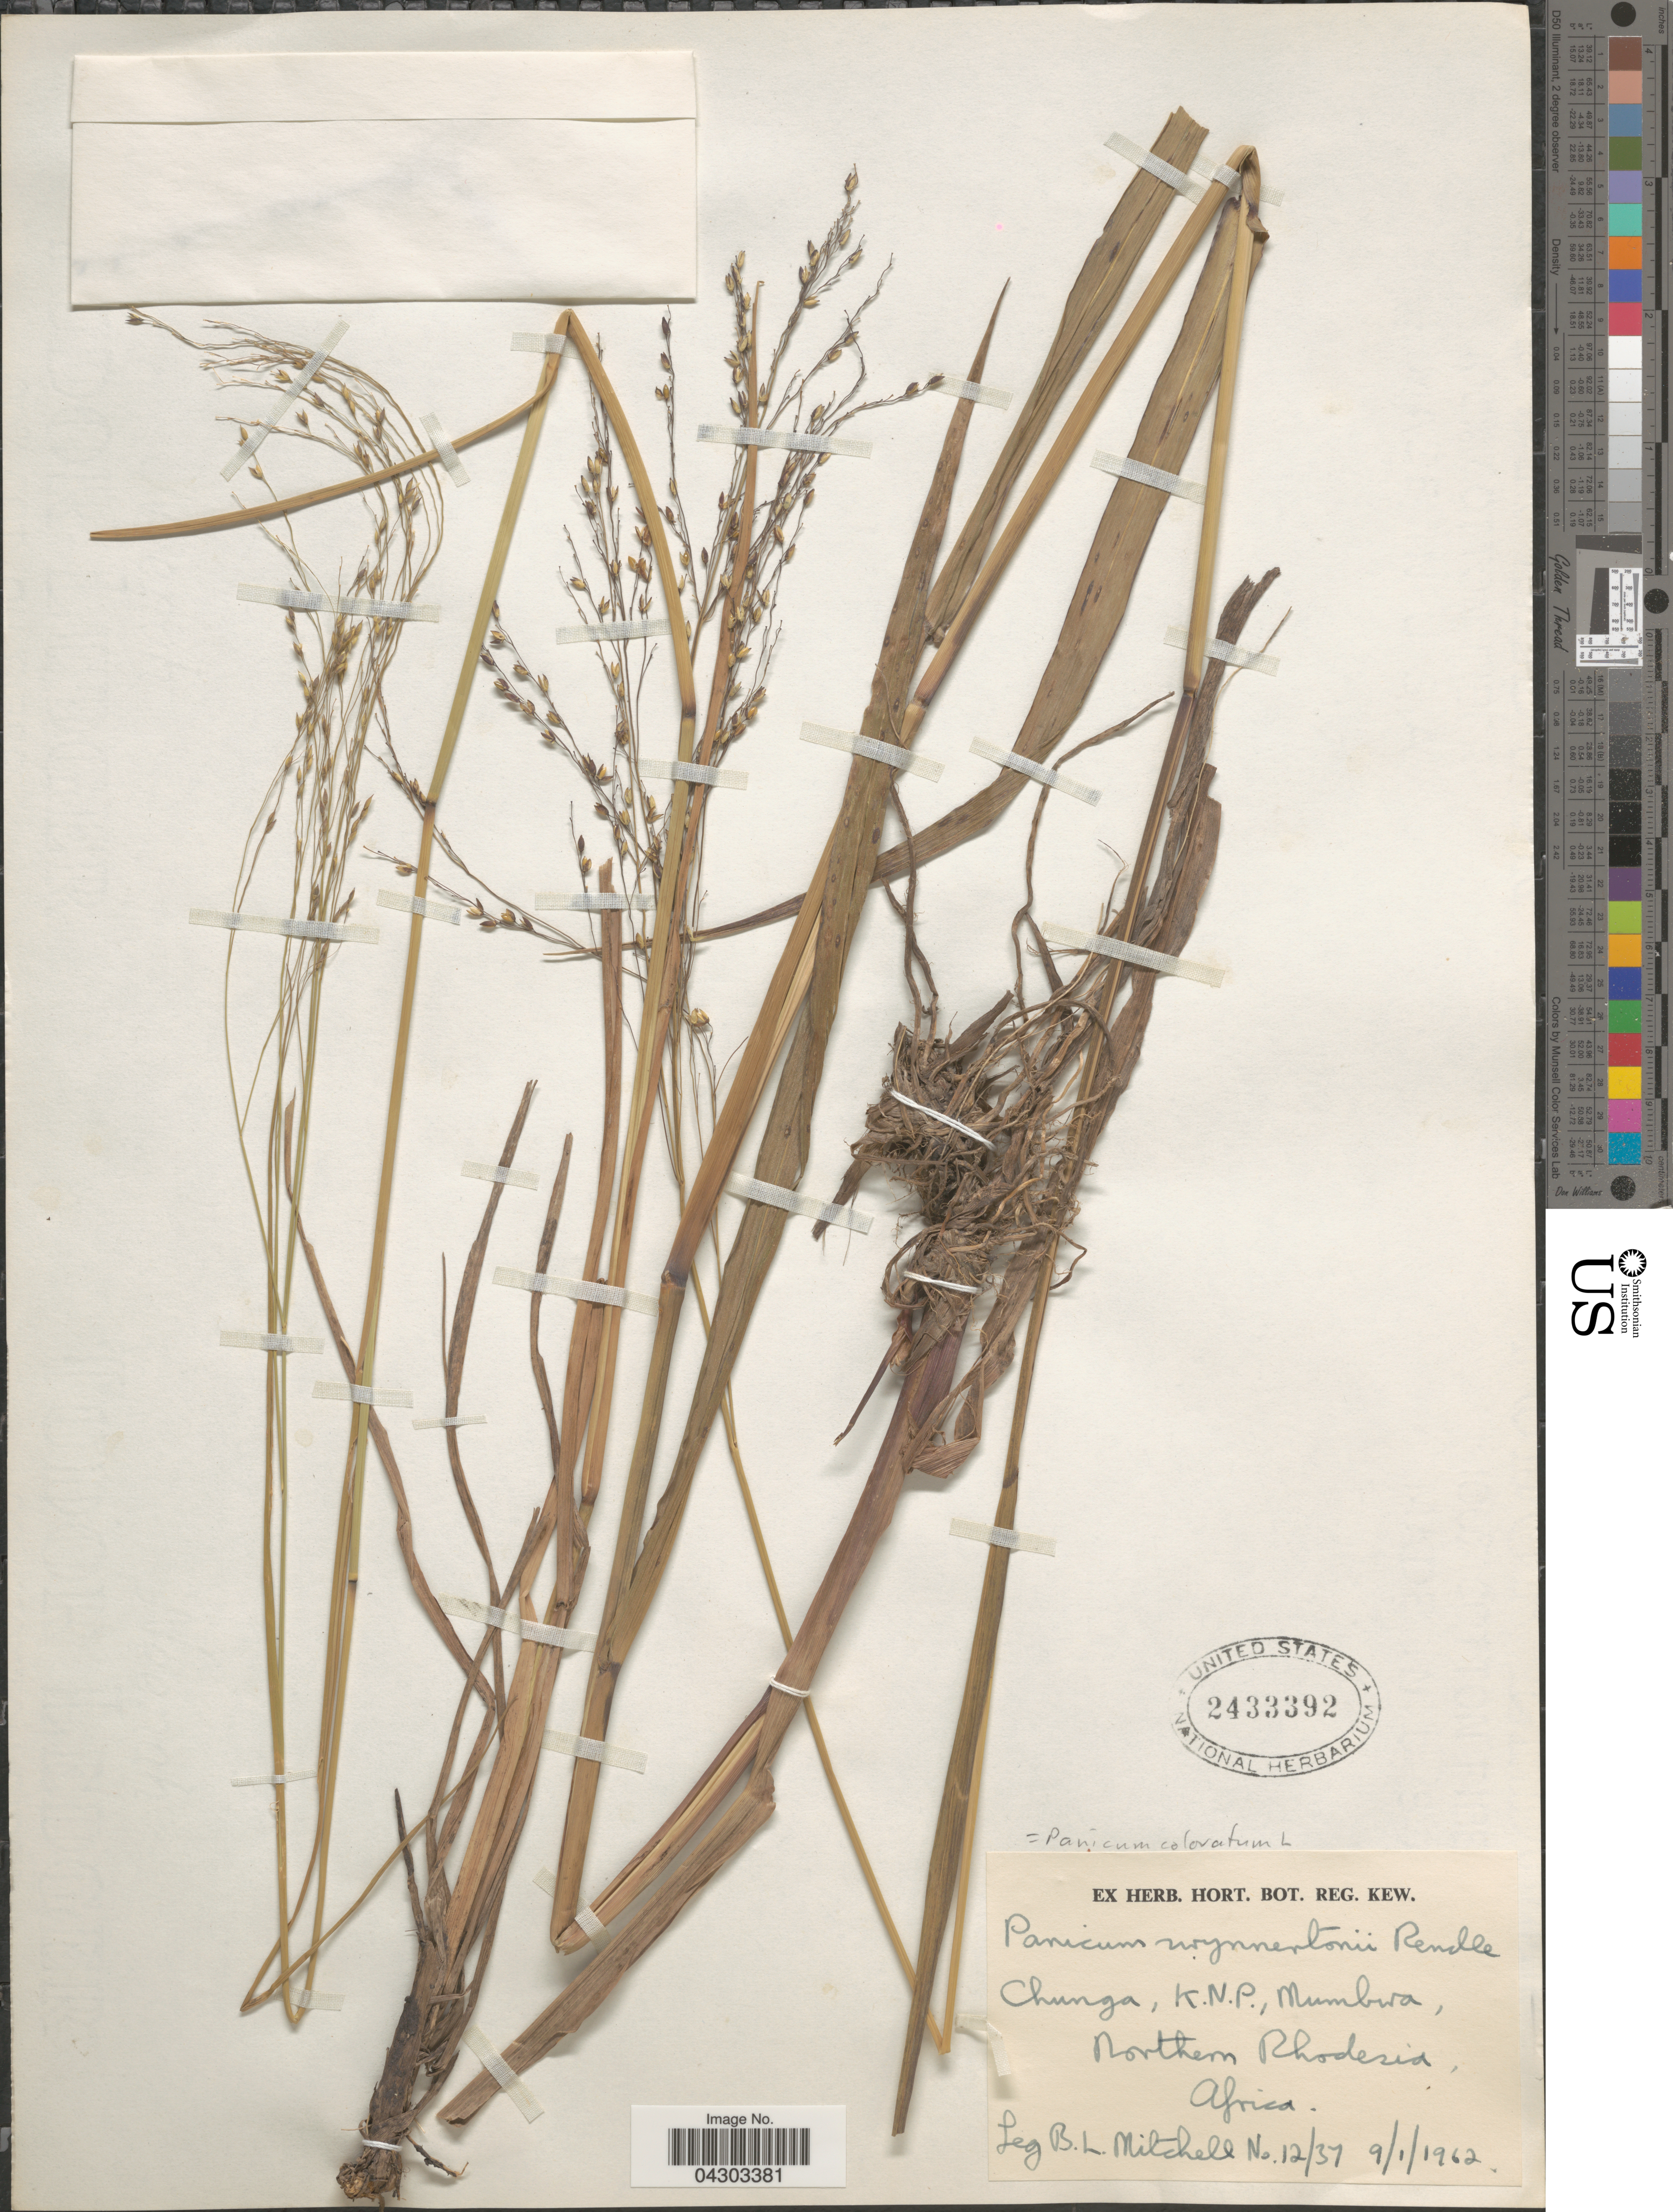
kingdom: Plantae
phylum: Tracheophyta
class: Liliopsida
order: Poales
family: Poaceae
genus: Panicum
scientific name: Panicum coloratum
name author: L.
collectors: B. Mitchell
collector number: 12/37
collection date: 1962-01-09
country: Zambia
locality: Chunga, K.N.P., Mumbwa, Northern Rhodesia.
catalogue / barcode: US 2433392